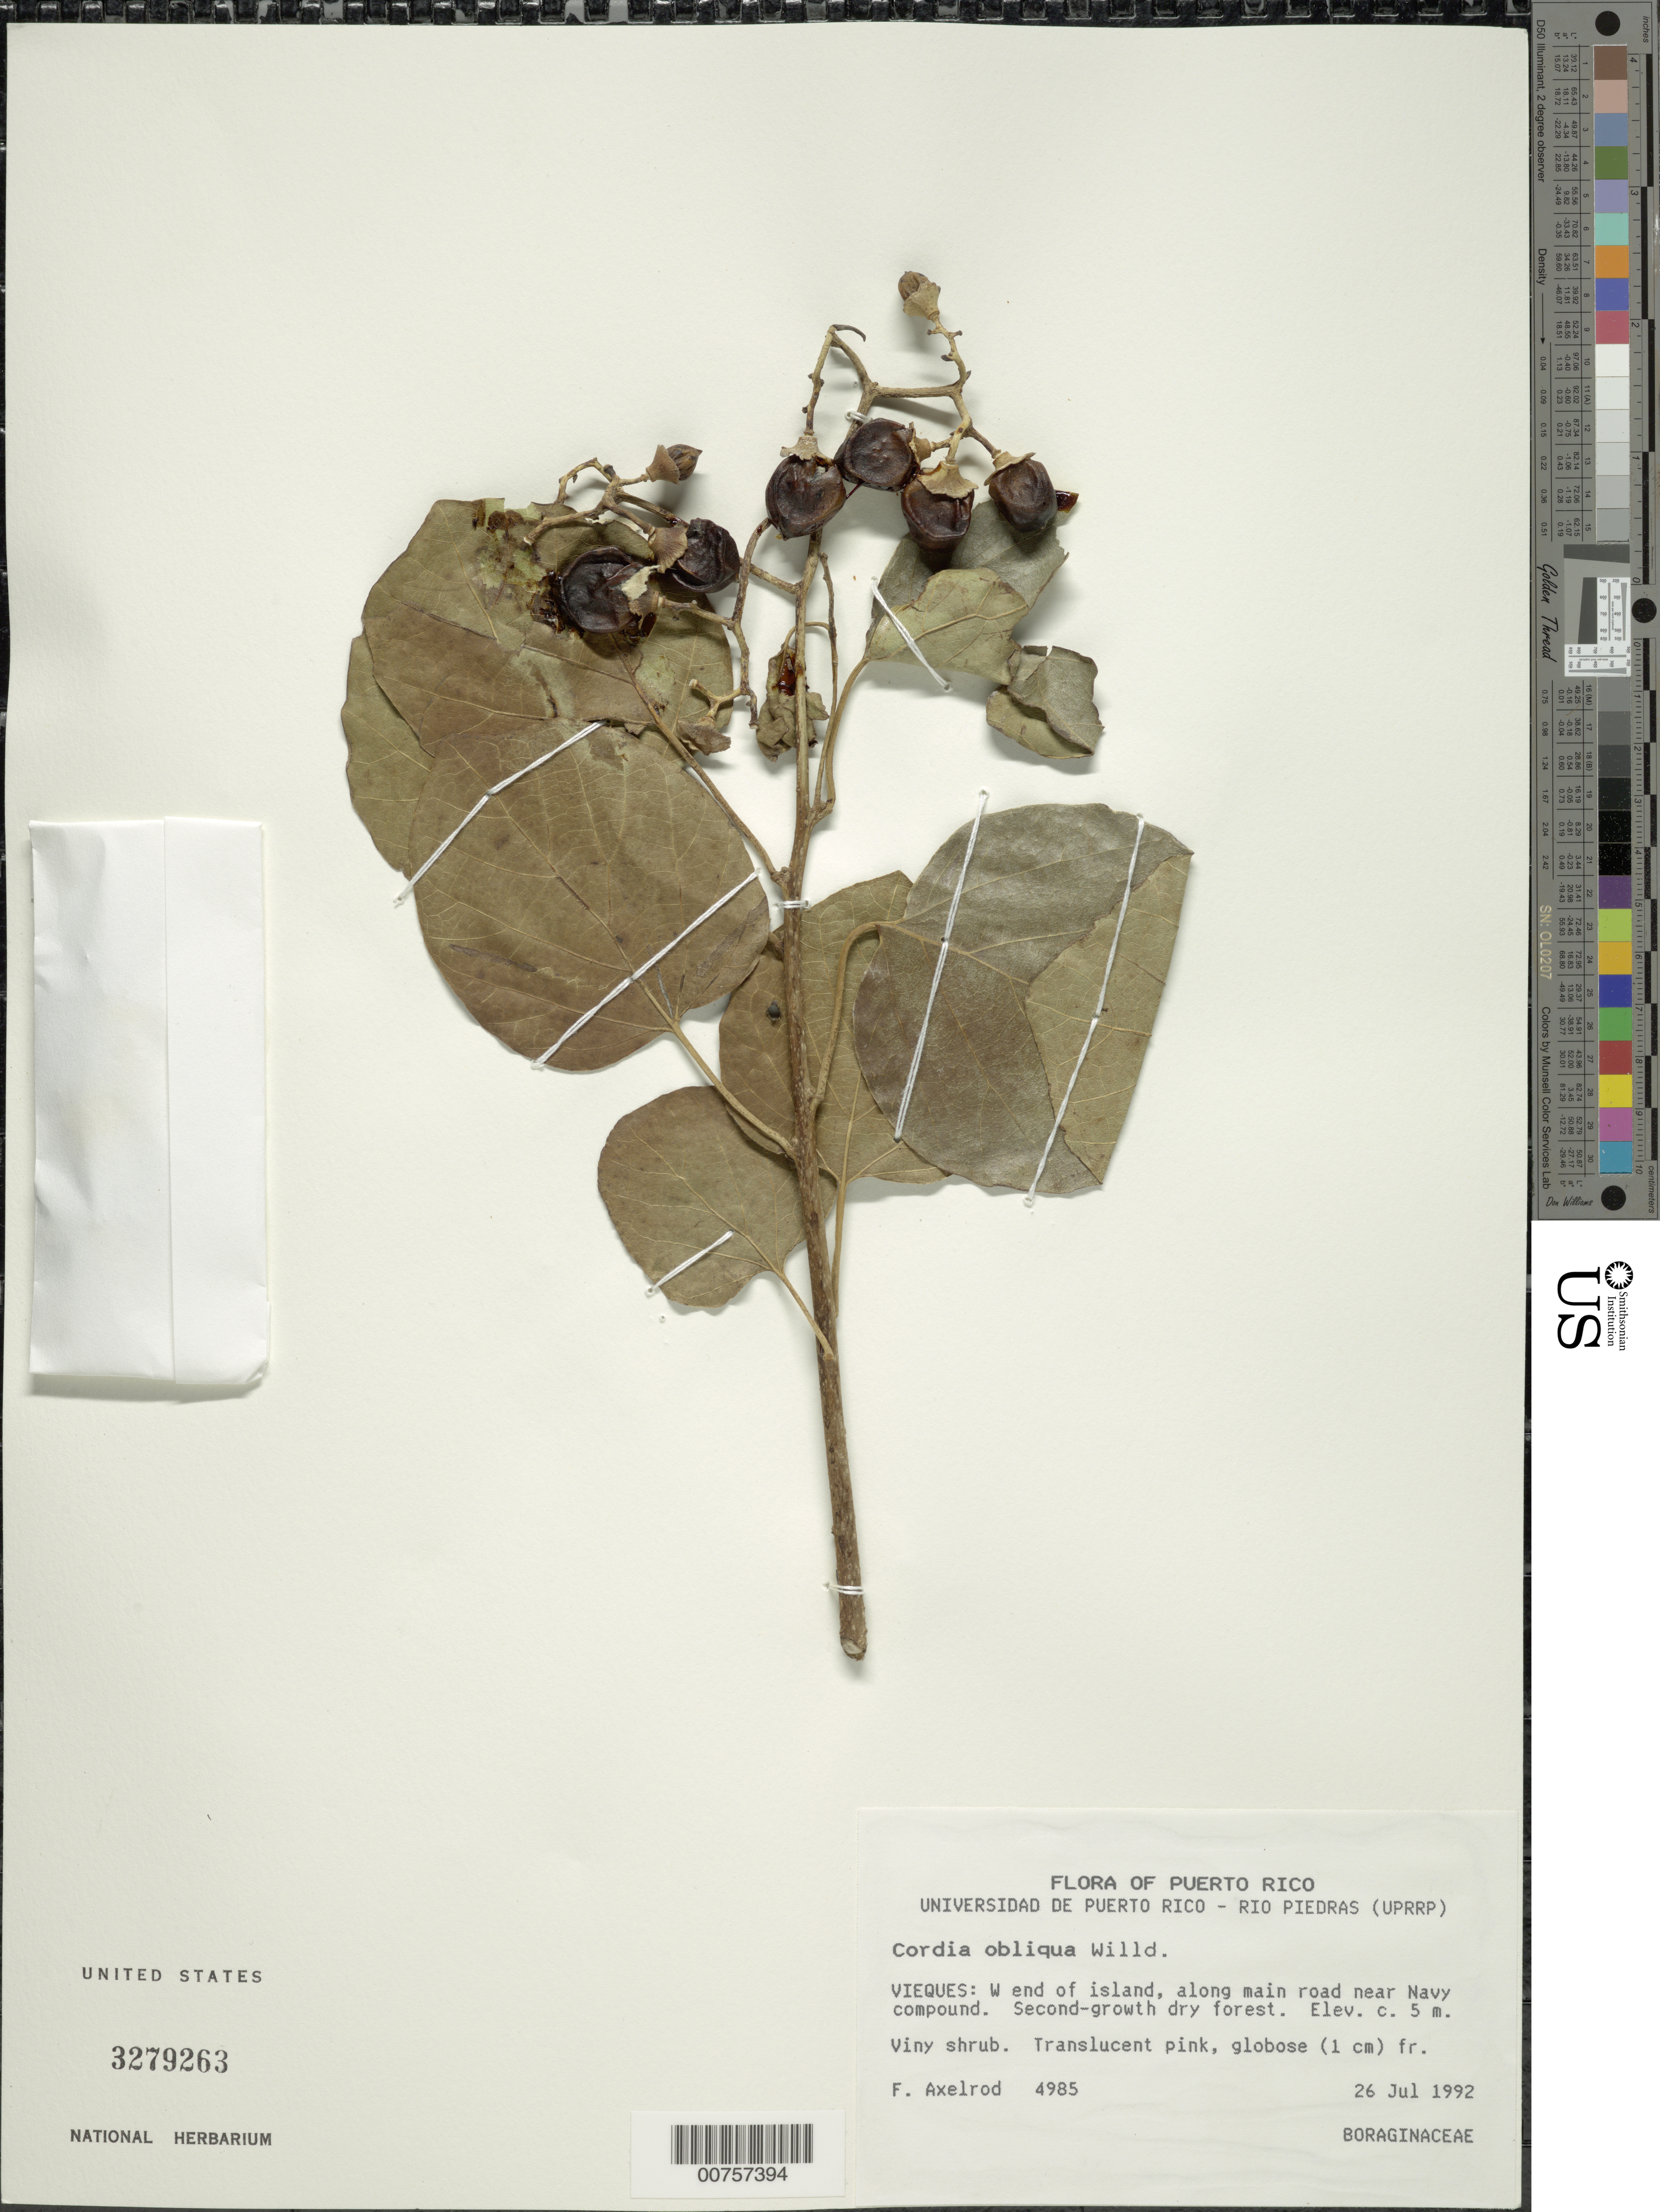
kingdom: Plantae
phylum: Tracheophyta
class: Magnoliopsida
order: Boraginales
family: Cordiaceae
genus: Cordia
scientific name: Cordia obliqua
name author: Willd.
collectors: F. S. Axelrod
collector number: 4985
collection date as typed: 26 Jul 1992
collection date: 1992-07-26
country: Puerto Rico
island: Vieques I.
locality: W end of island, along main road near navy compound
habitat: Second-growth dry forest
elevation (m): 5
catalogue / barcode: US 3279263